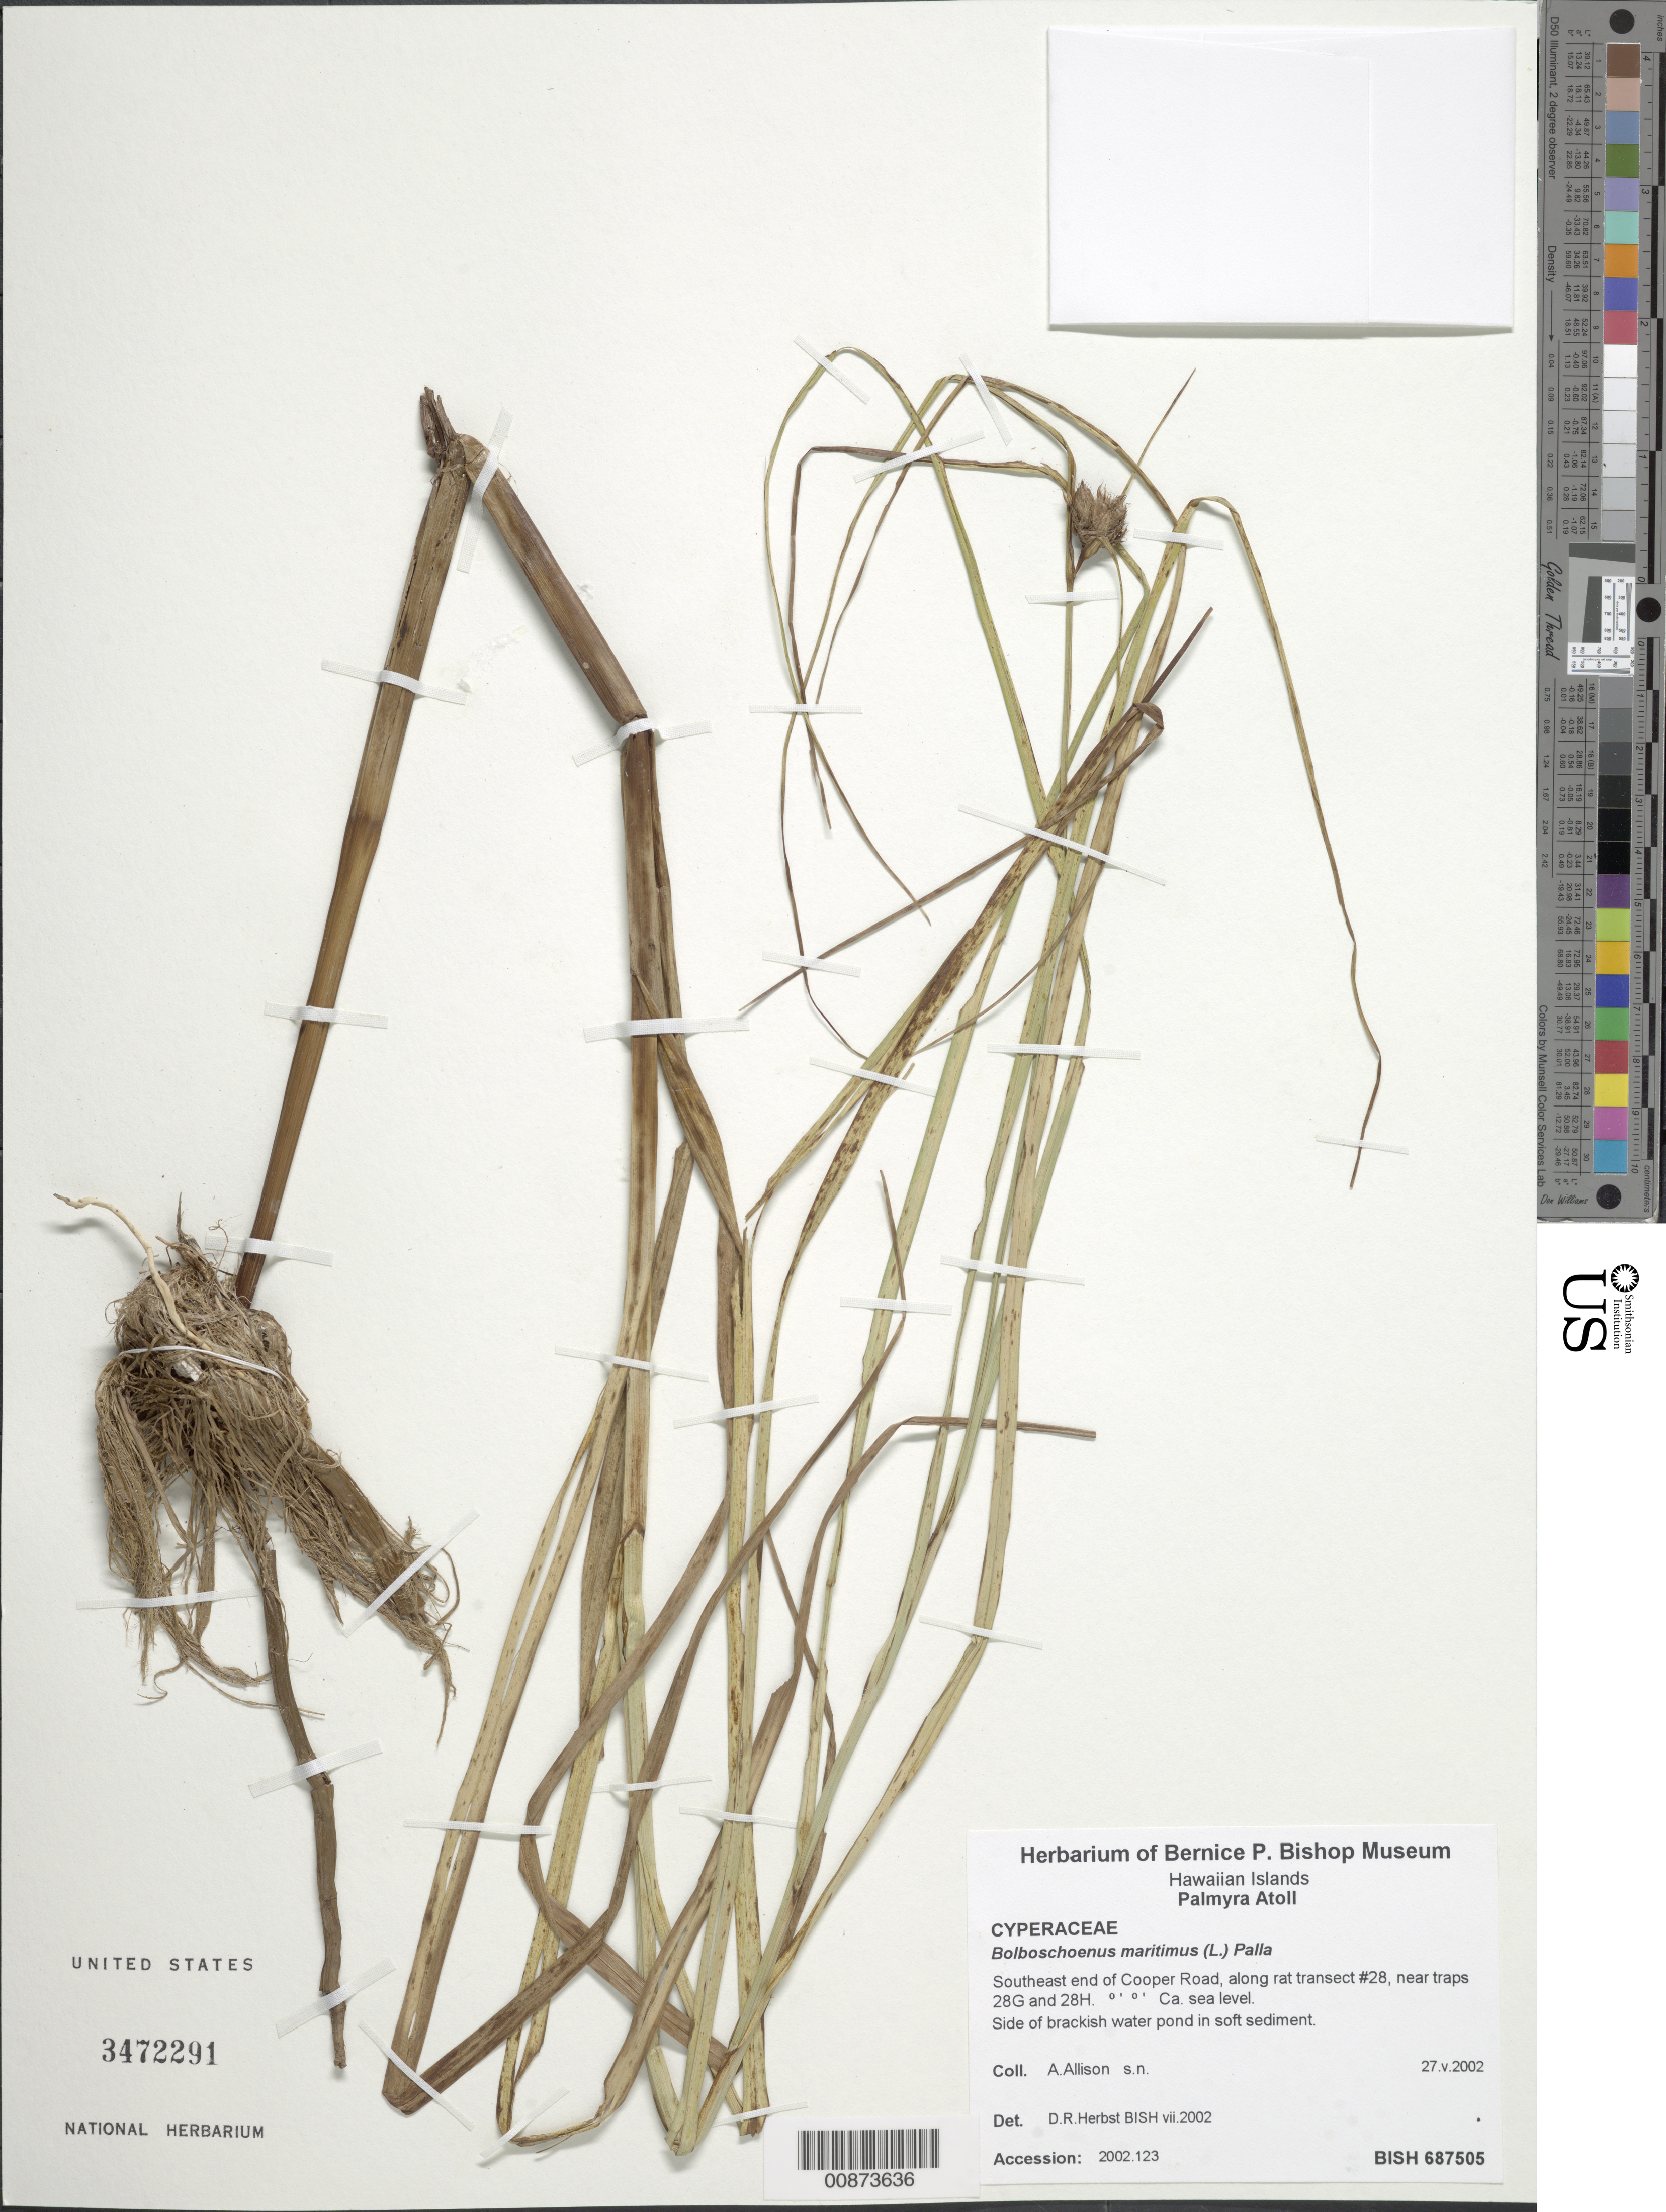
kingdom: Plantae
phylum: Tracheophyta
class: Liliopsida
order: Poales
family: Cyperaceae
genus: Bolboschoenus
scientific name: Bolboschoenus maritimus subsp. paludosus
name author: (A. Nelson) T. Koyama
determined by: Strong, M. T., (US), Smithsonian Institution - National Museum of Natural History (UNITED STATES)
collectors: A. Allison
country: U.S. Administered Pacific Islands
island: Palmyra Atoll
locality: SE end of Cooper Road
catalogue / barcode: US 3472291